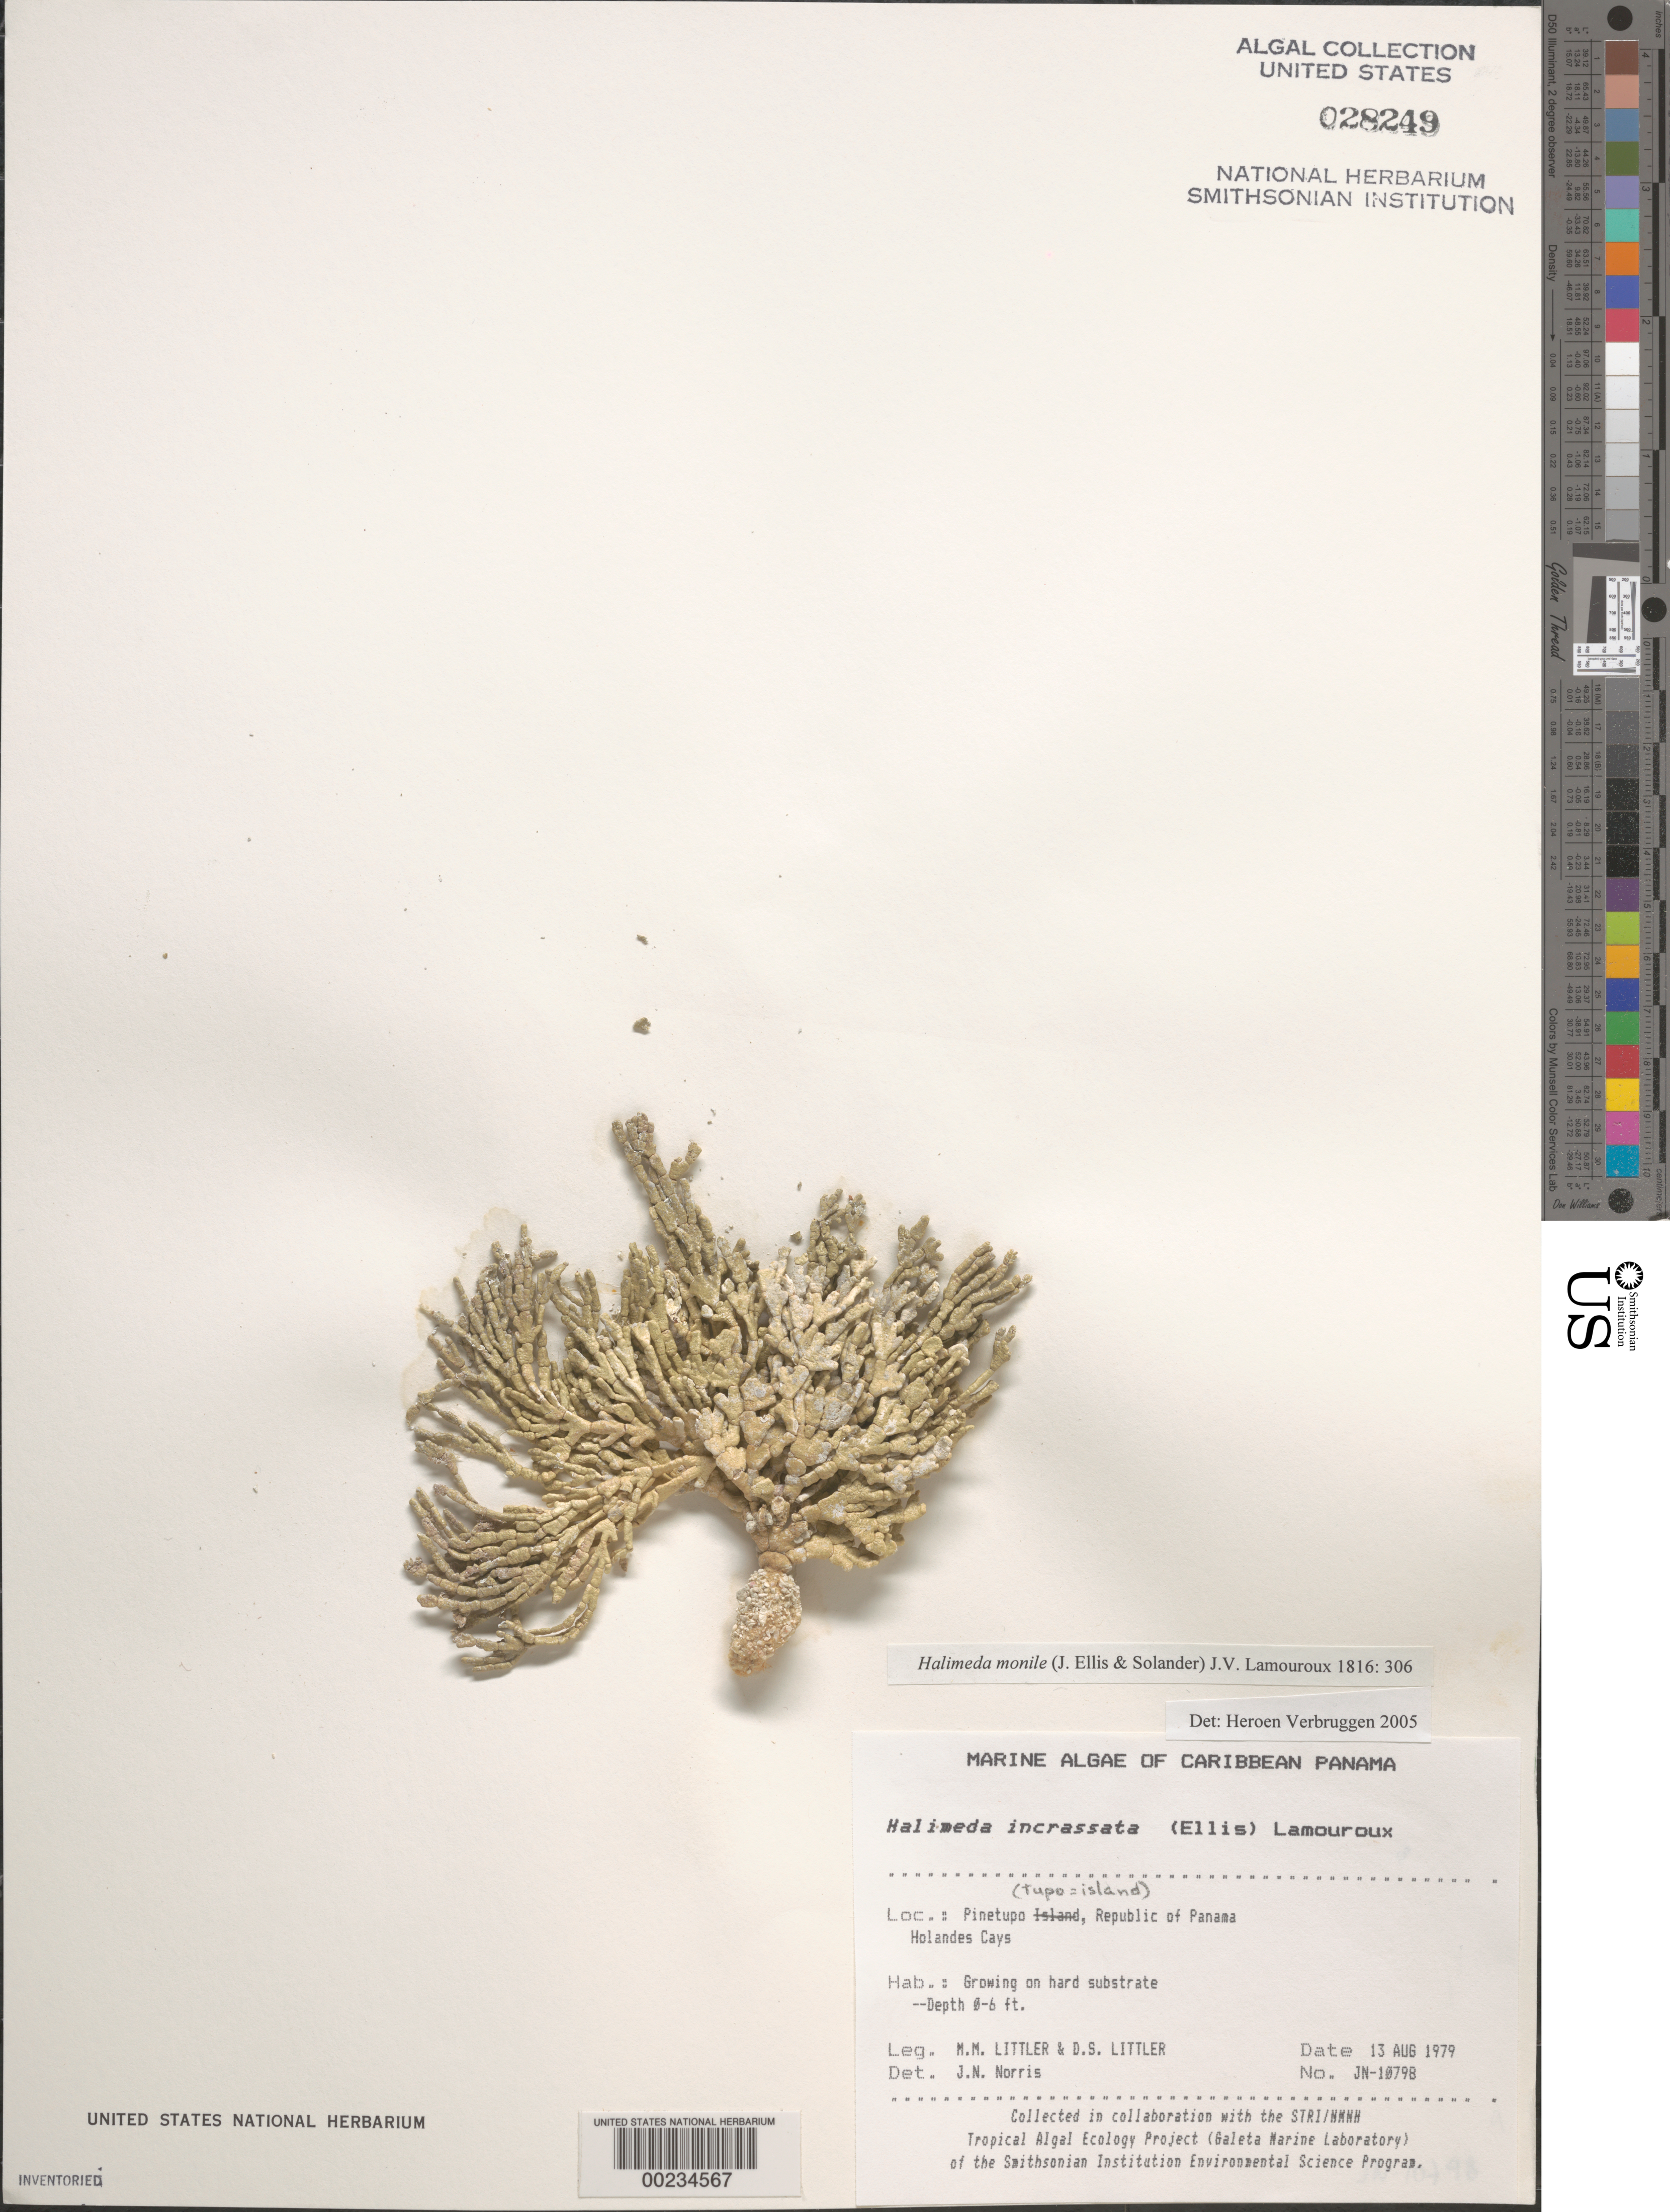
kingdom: Plantae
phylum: Chlorophyta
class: Ulvophyceae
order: Bryopsidales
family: Halimedaceae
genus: Halimeda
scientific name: Halimeda monile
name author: (J. Ellis & Sol.) J.V.Lamouroux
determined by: Verbruggen, H.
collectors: M. M. Littler & D. S. Littler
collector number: JN-10798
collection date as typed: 13 Aug 1979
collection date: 1979-08-13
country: Panama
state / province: Kuna Yala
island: Pinetupo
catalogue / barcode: US 28249